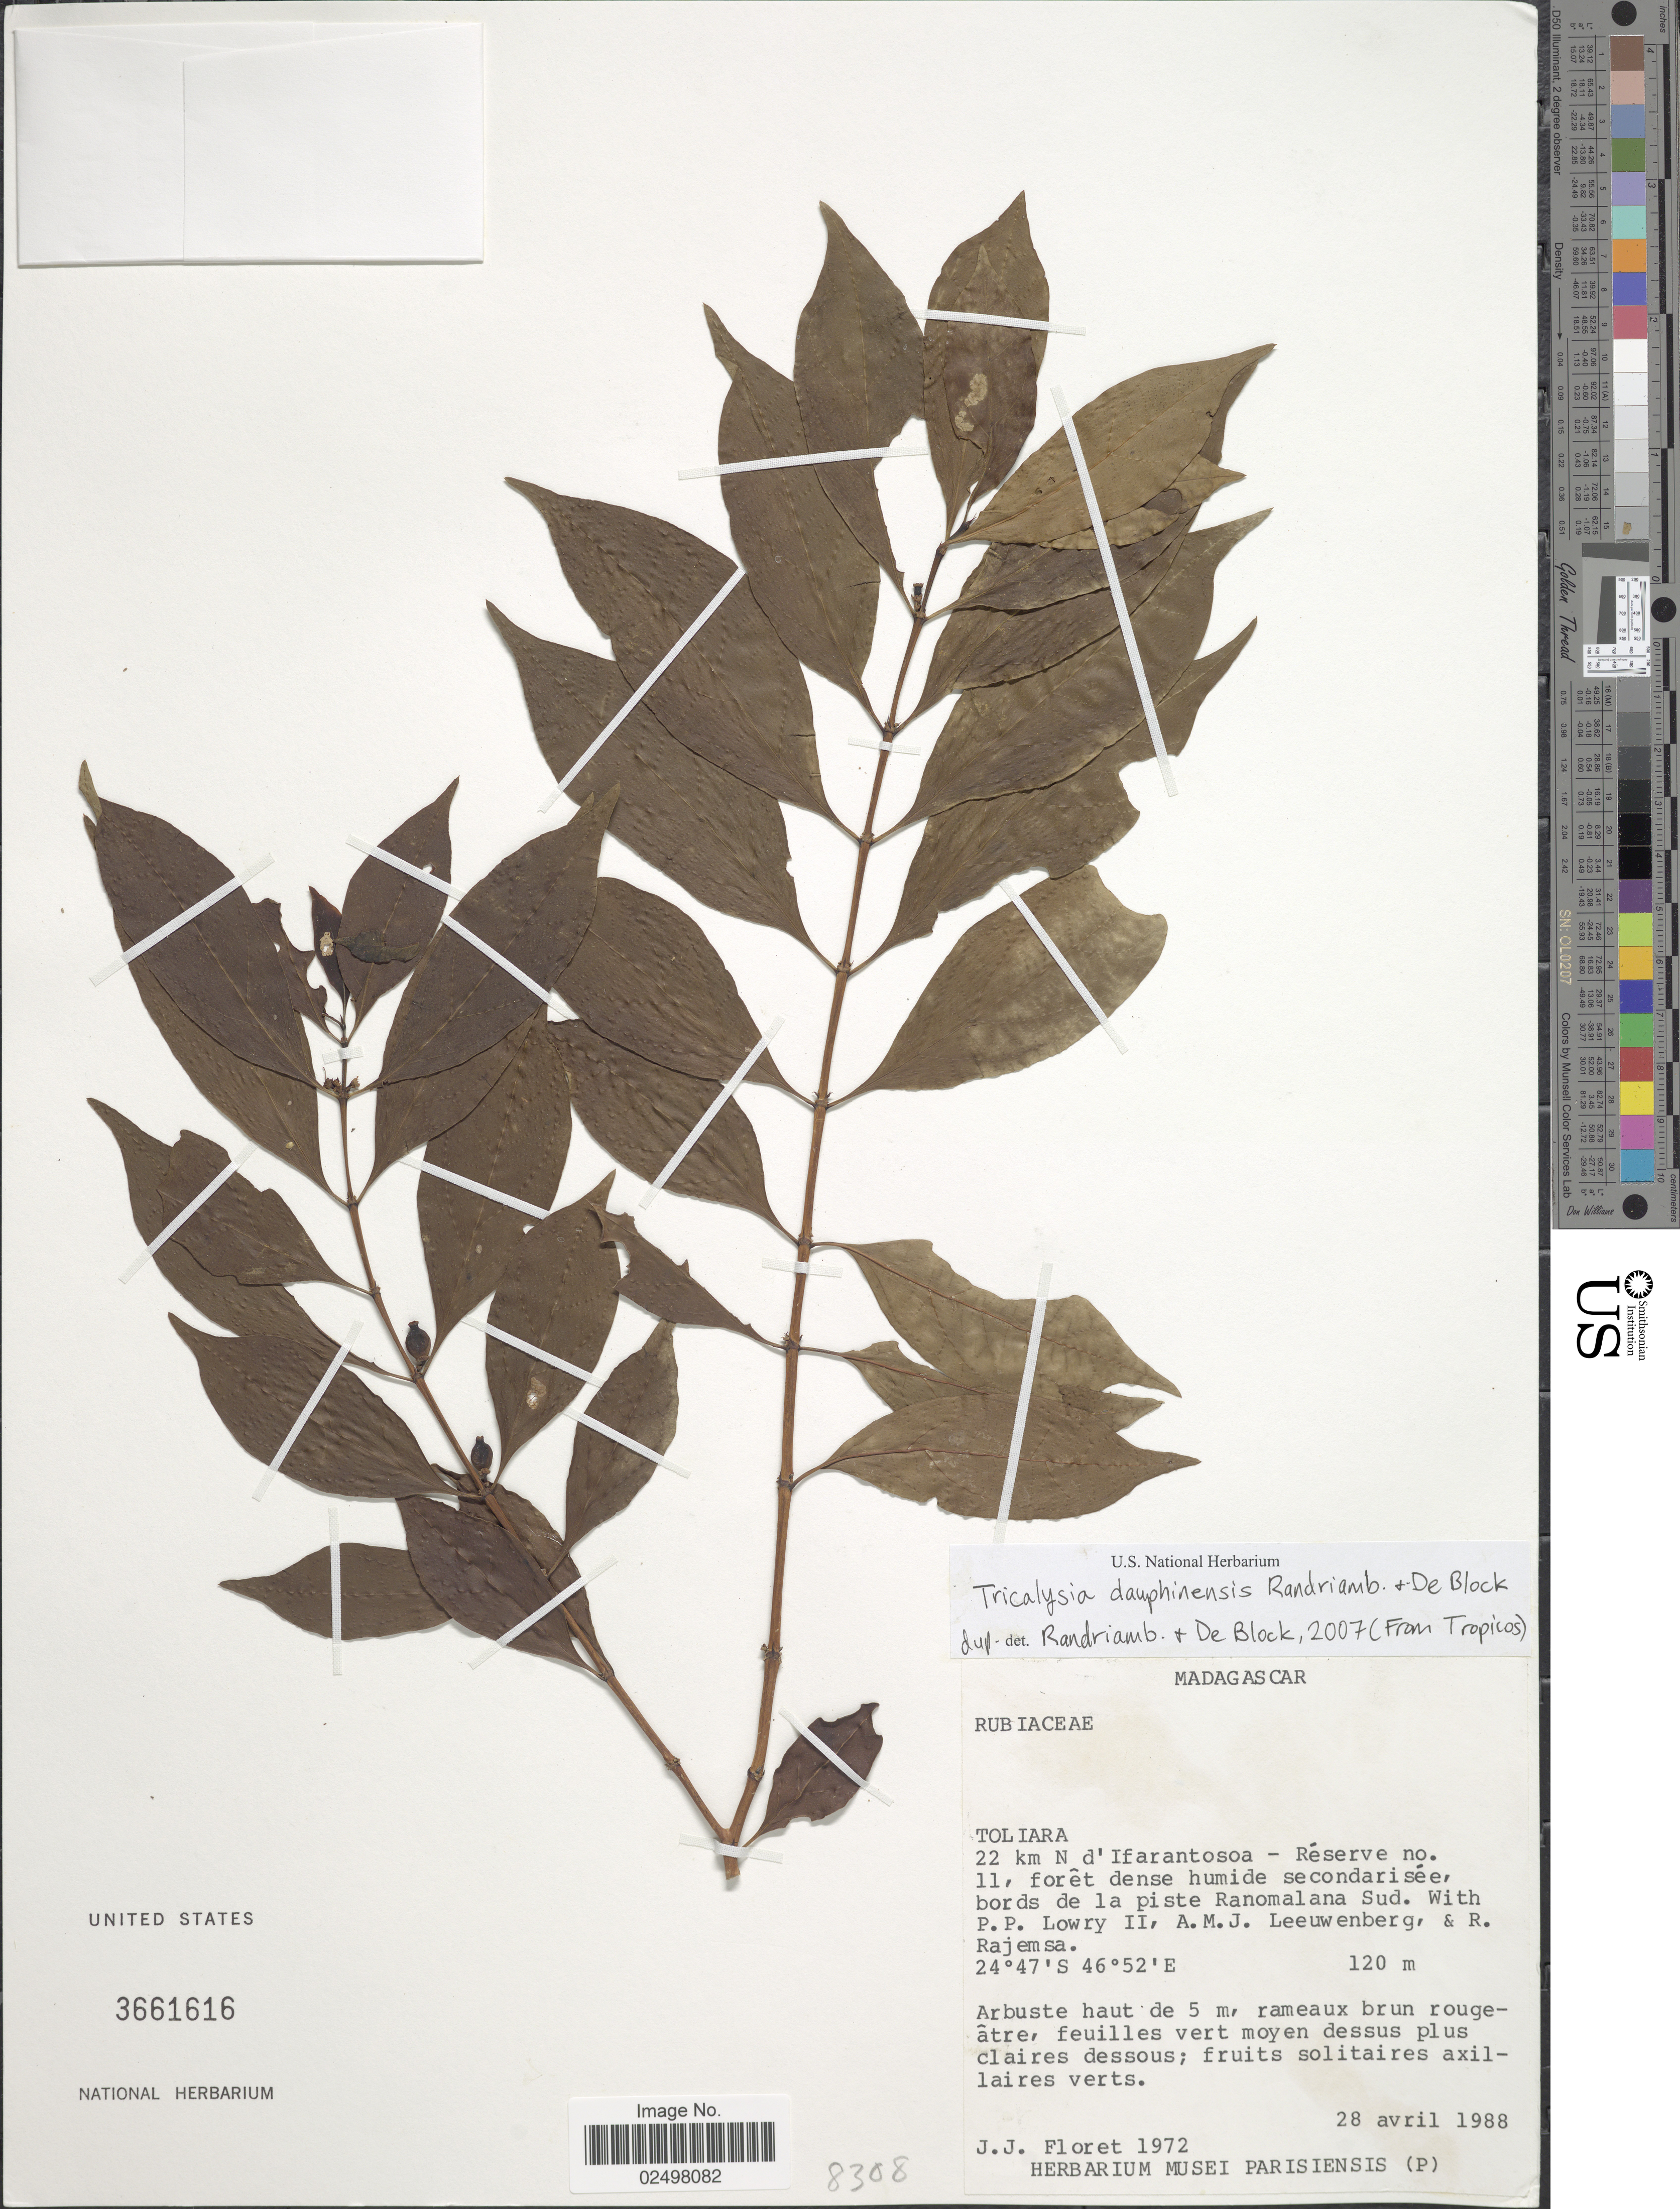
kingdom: Plantae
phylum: Tracheophyta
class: Magnoliopsida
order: Gentianales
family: Rubiaceae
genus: Tricalysia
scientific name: Tricalysia dauphinensis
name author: Ranariv. & De Block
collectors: J. Floret, P. P. Lowry, A. J. M. Leeuwenberg & R. Rajemsa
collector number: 1972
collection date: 1988-04-28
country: Madagascar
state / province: Anosy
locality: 22 km N d'Ifarantosoa- Reserva no. 11, foret dense humide secondarisee, bords de la piste Ranmalana Sud.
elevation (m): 120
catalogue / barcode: US 3661616